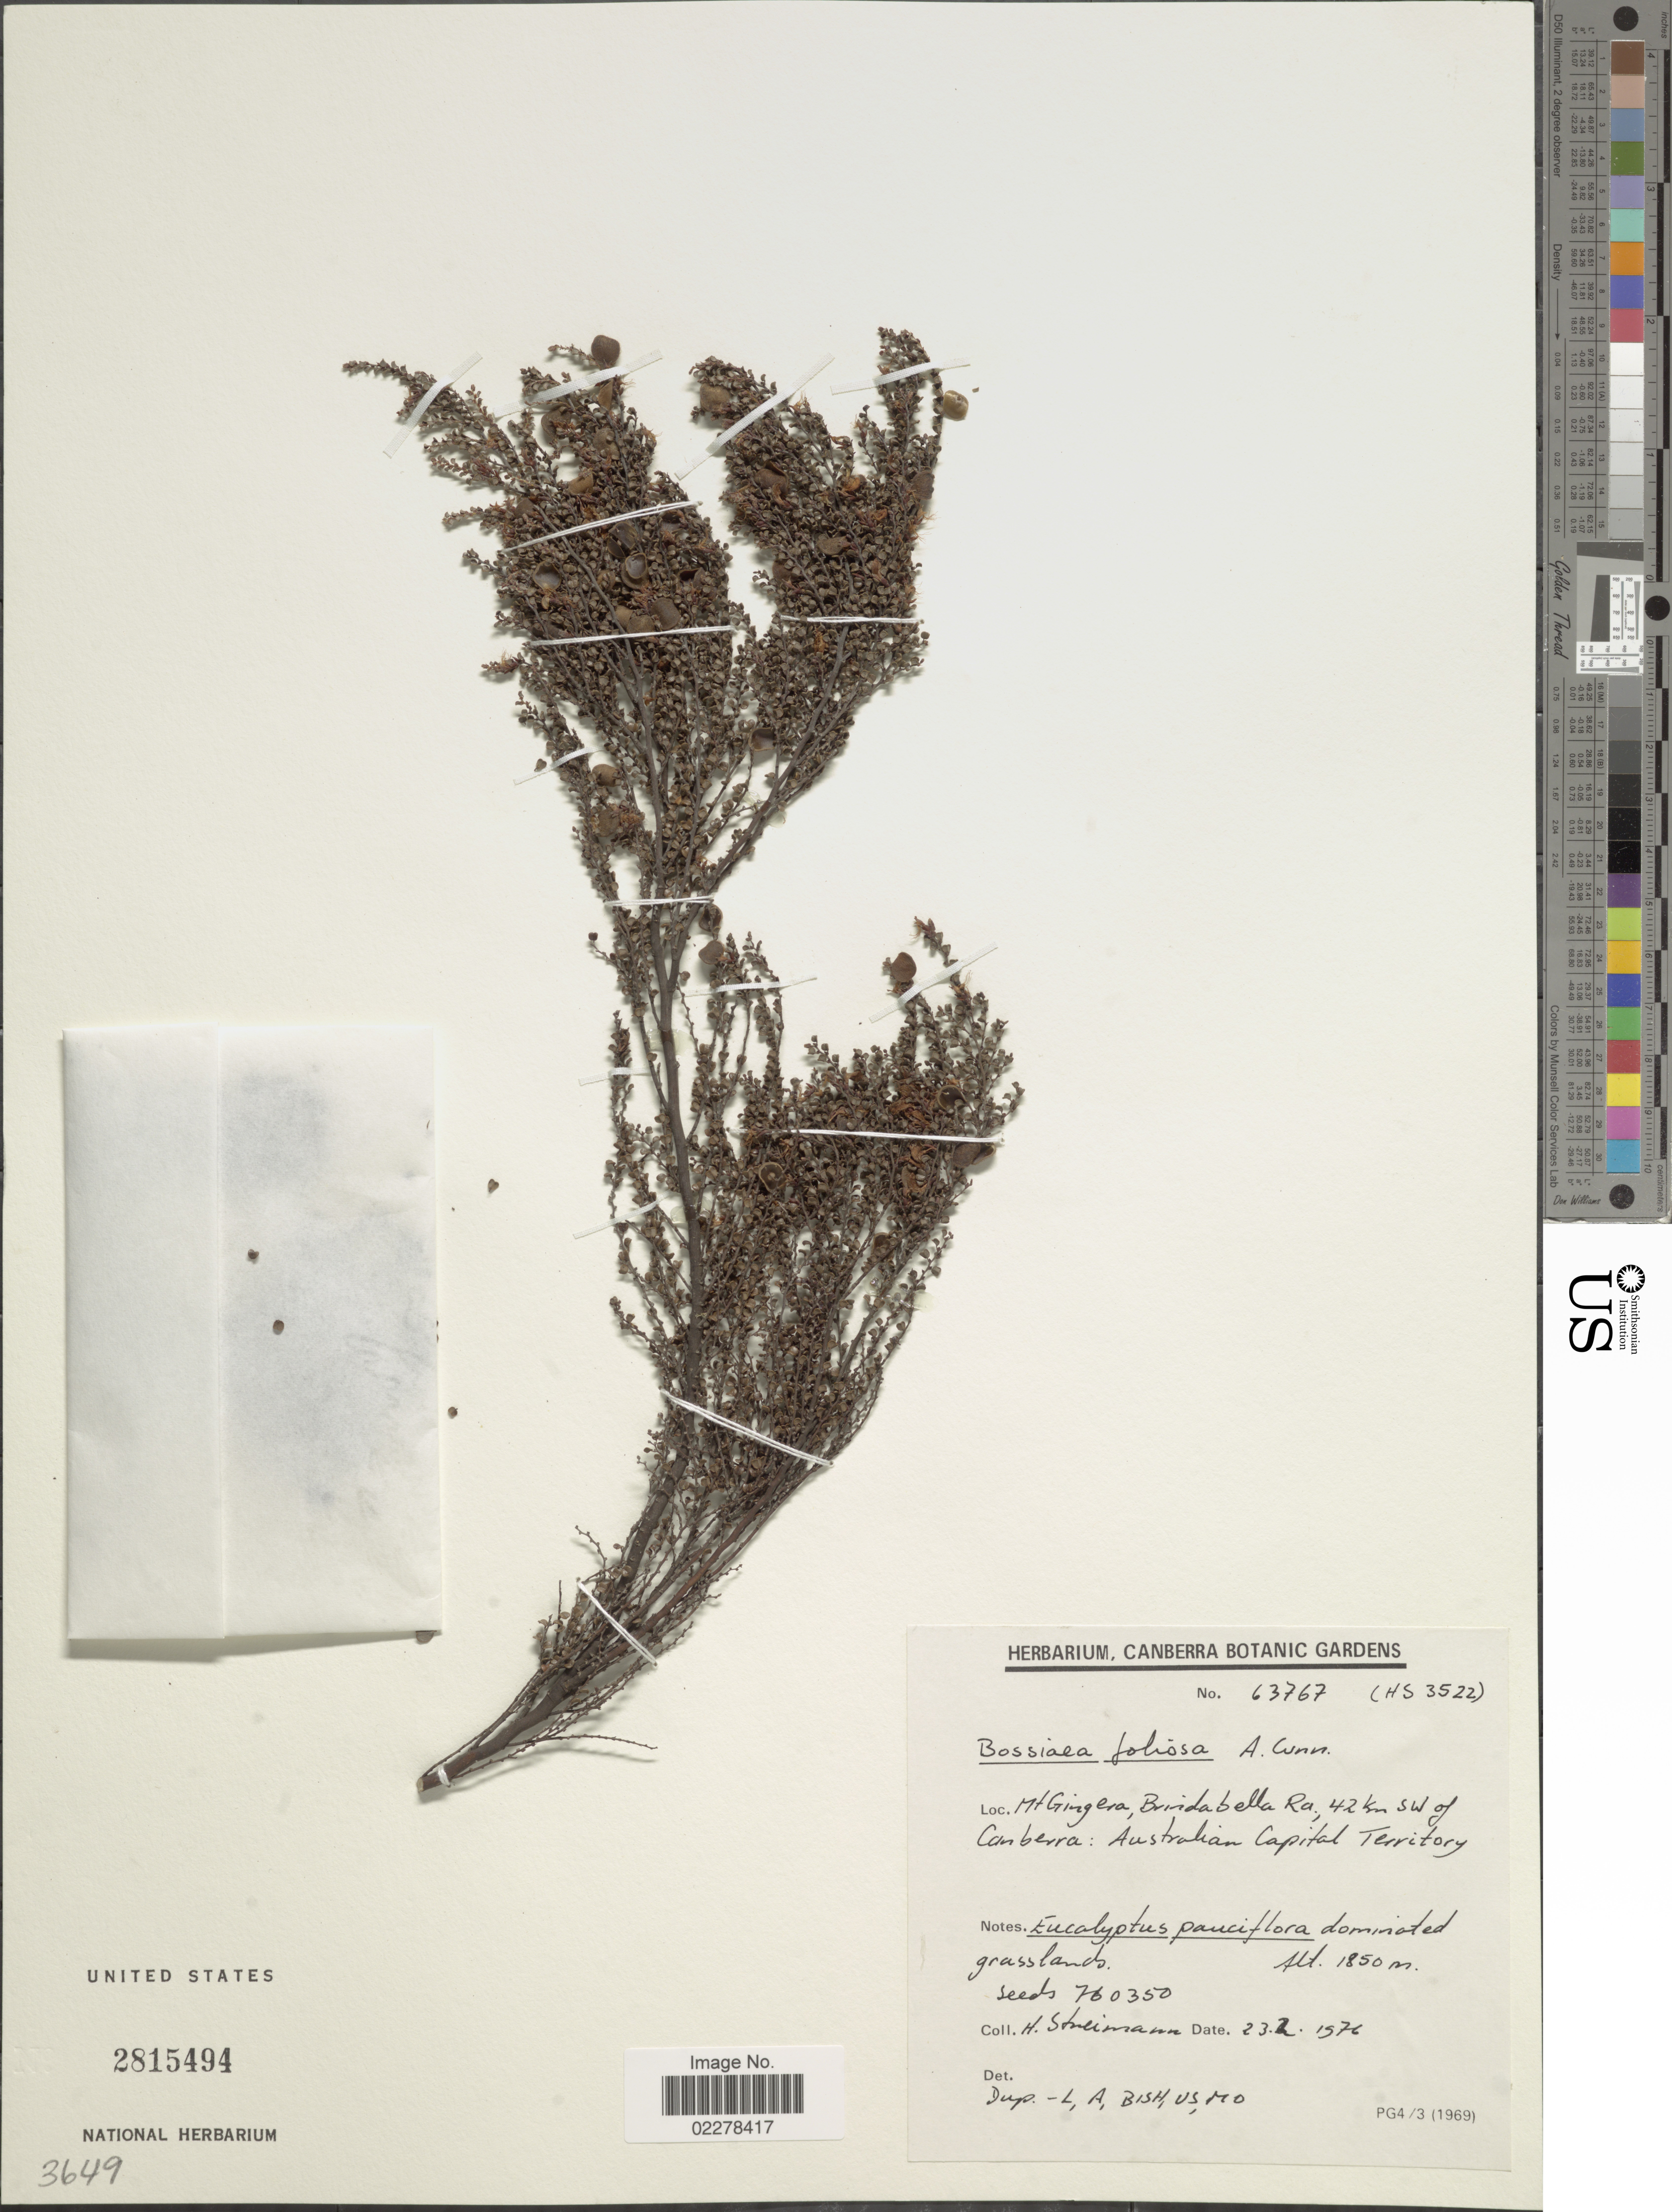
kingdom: Plantae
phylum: Tracheophyta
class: Magnoliopsida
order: Fabales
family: Fabaceae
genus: Bossiaea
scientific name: Bossiaea foliosa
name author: A. Cunn.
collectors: H. Streimann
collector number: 760350?/ 63767 / HS3522/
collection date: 1976-02-23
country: Australia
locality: Mt. Gingera, Brindabella Ra. 42 km SW of Vanberra: Australian Capital Territorry.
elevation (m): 1850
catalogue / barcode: US 2815494